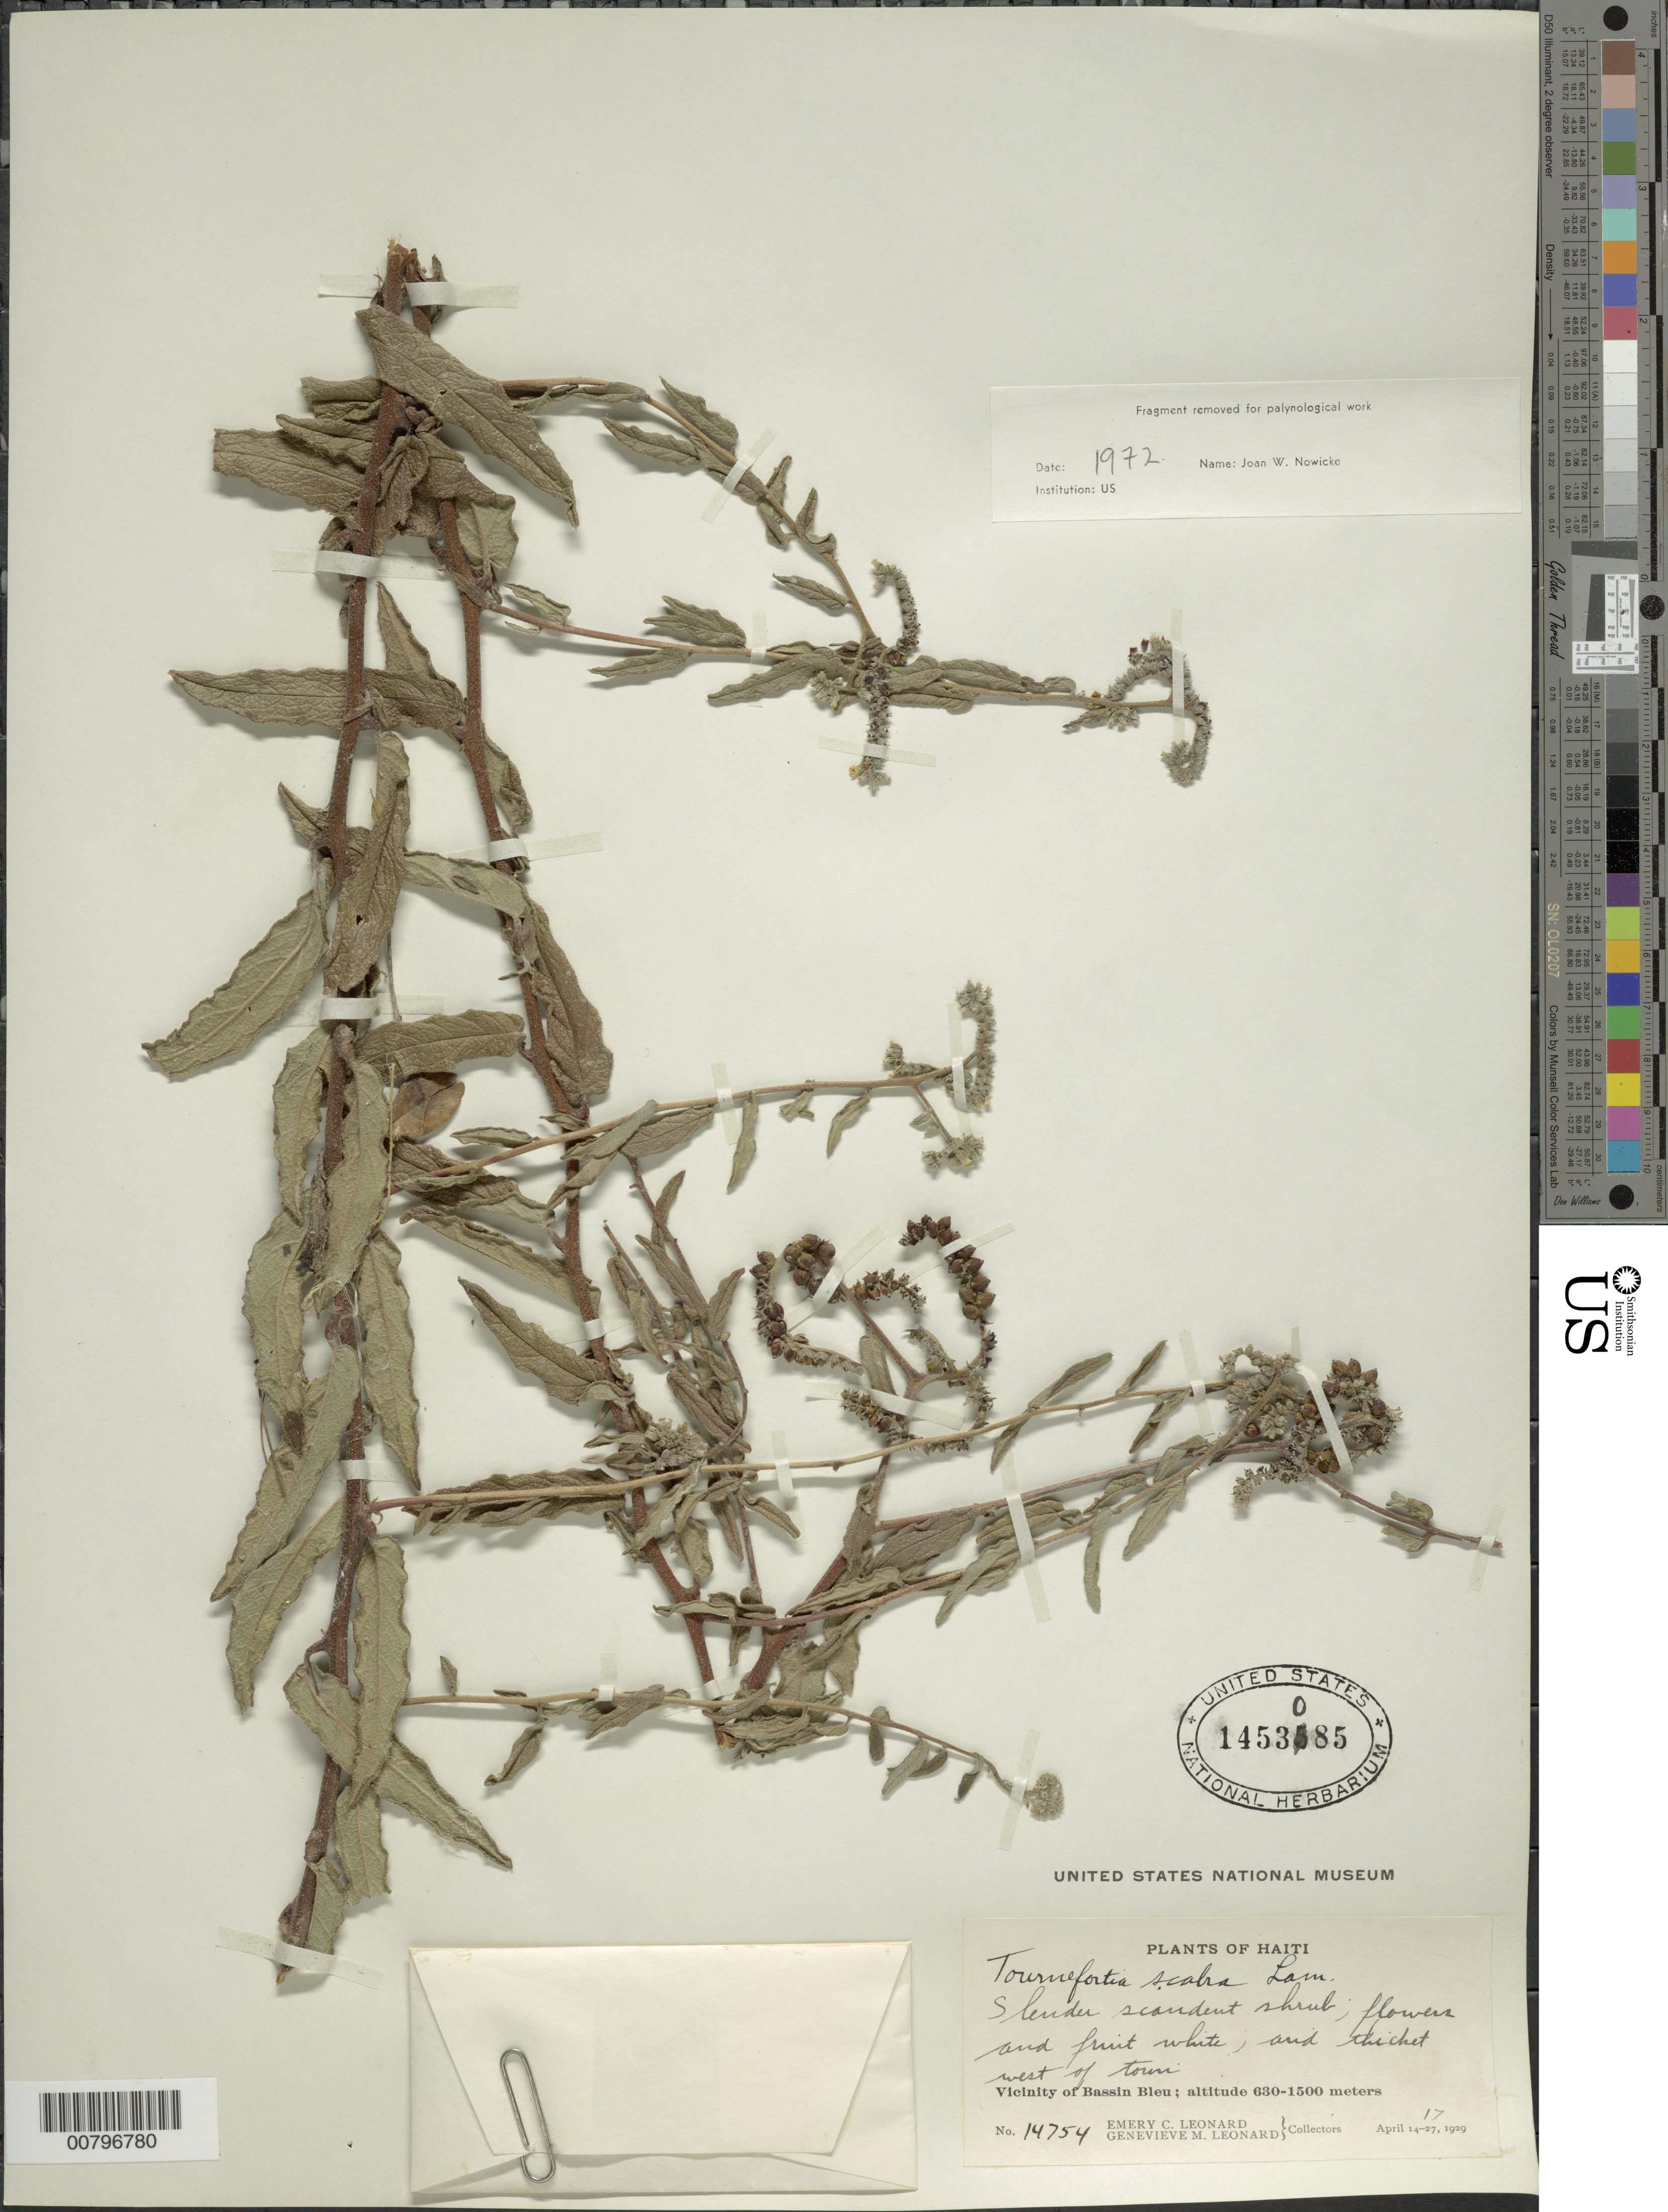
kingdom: Plantae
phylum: Tracheophyta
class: Magnoliopsida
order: Boraginales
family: Heliotropiaceae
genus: Tournefortia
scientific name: Tournefortia scabra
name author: Lam.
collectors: E. C. Leonard & G. M. Leonard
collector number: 14754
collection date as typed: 17 Apr 1929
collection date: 1929-04-17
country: Haiti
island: Hispaniola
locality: Vicinity of Bassin Bleu, west of town.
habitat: Arid thicket.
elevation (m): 630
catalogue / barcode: US 1453085